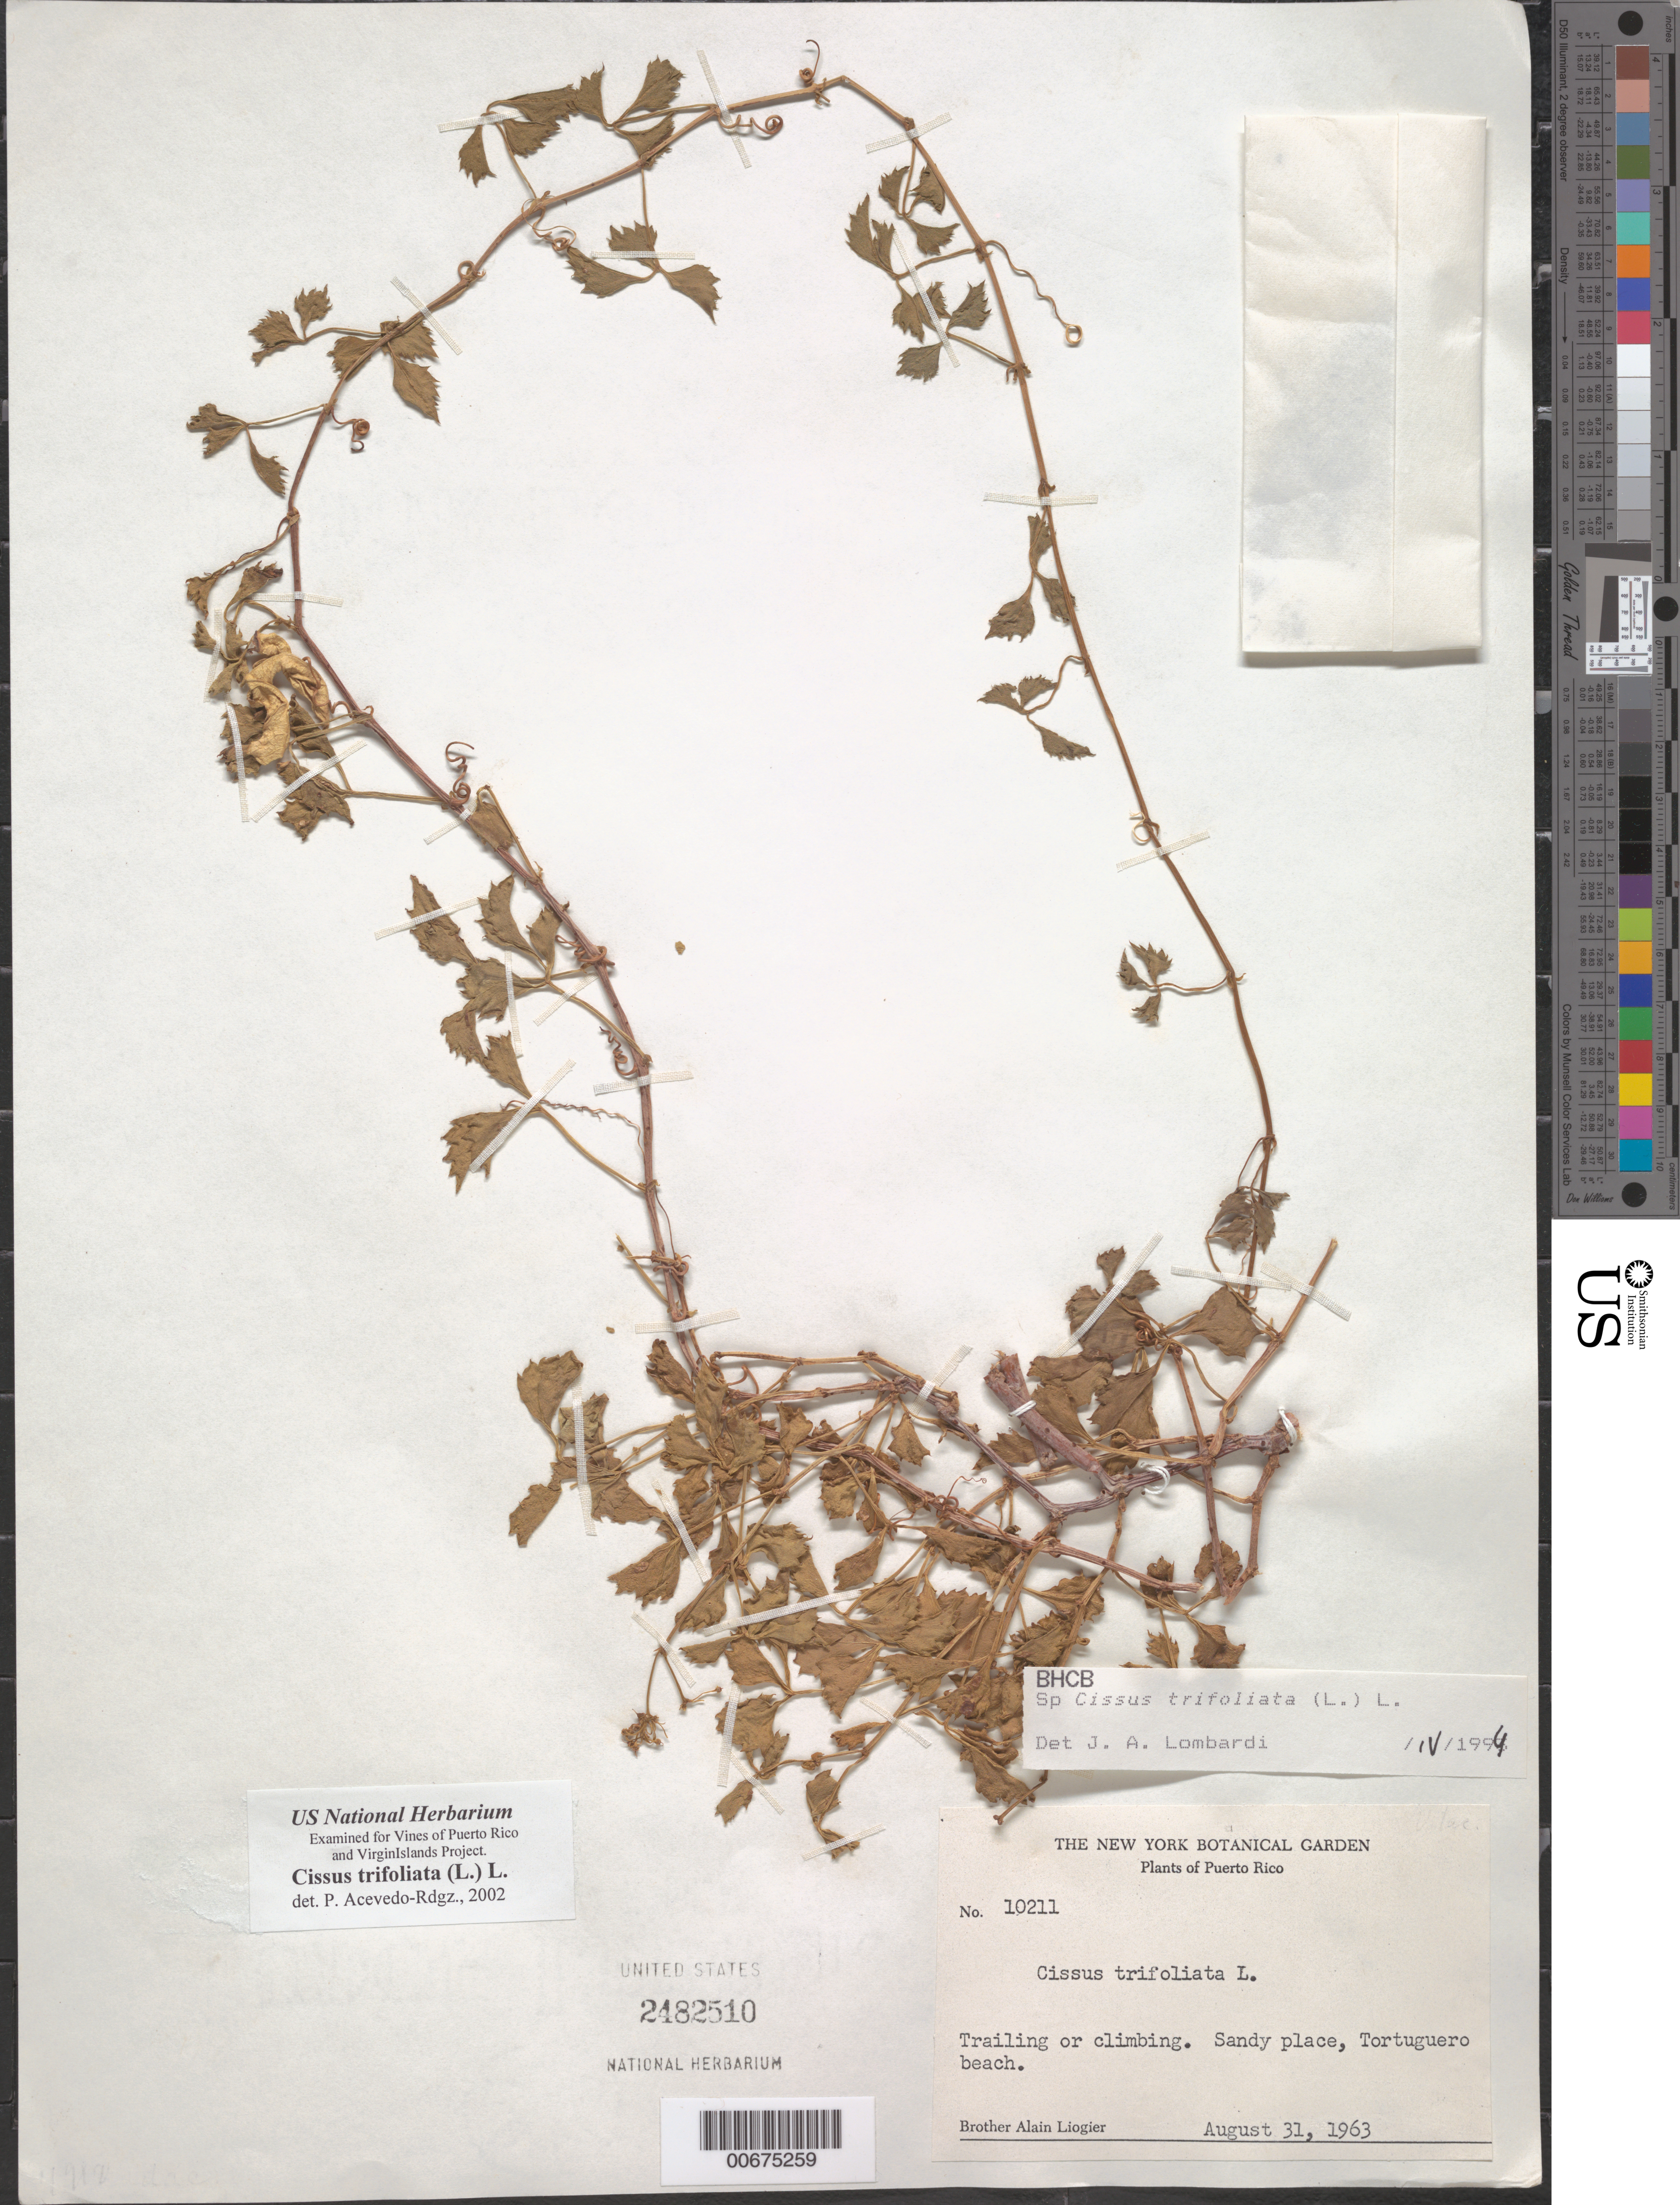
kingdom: Plantae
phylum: Tracheophyta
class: Magnoliopsida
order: Vitales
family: Vitaceae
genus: Cissus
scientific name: Cissus trifoliata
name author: (L.) L.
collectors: A. H. Liogier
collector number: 10211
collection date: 1963-08-31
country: Puerto Rico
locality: Tortuguero beach.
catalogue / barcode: US 2482510